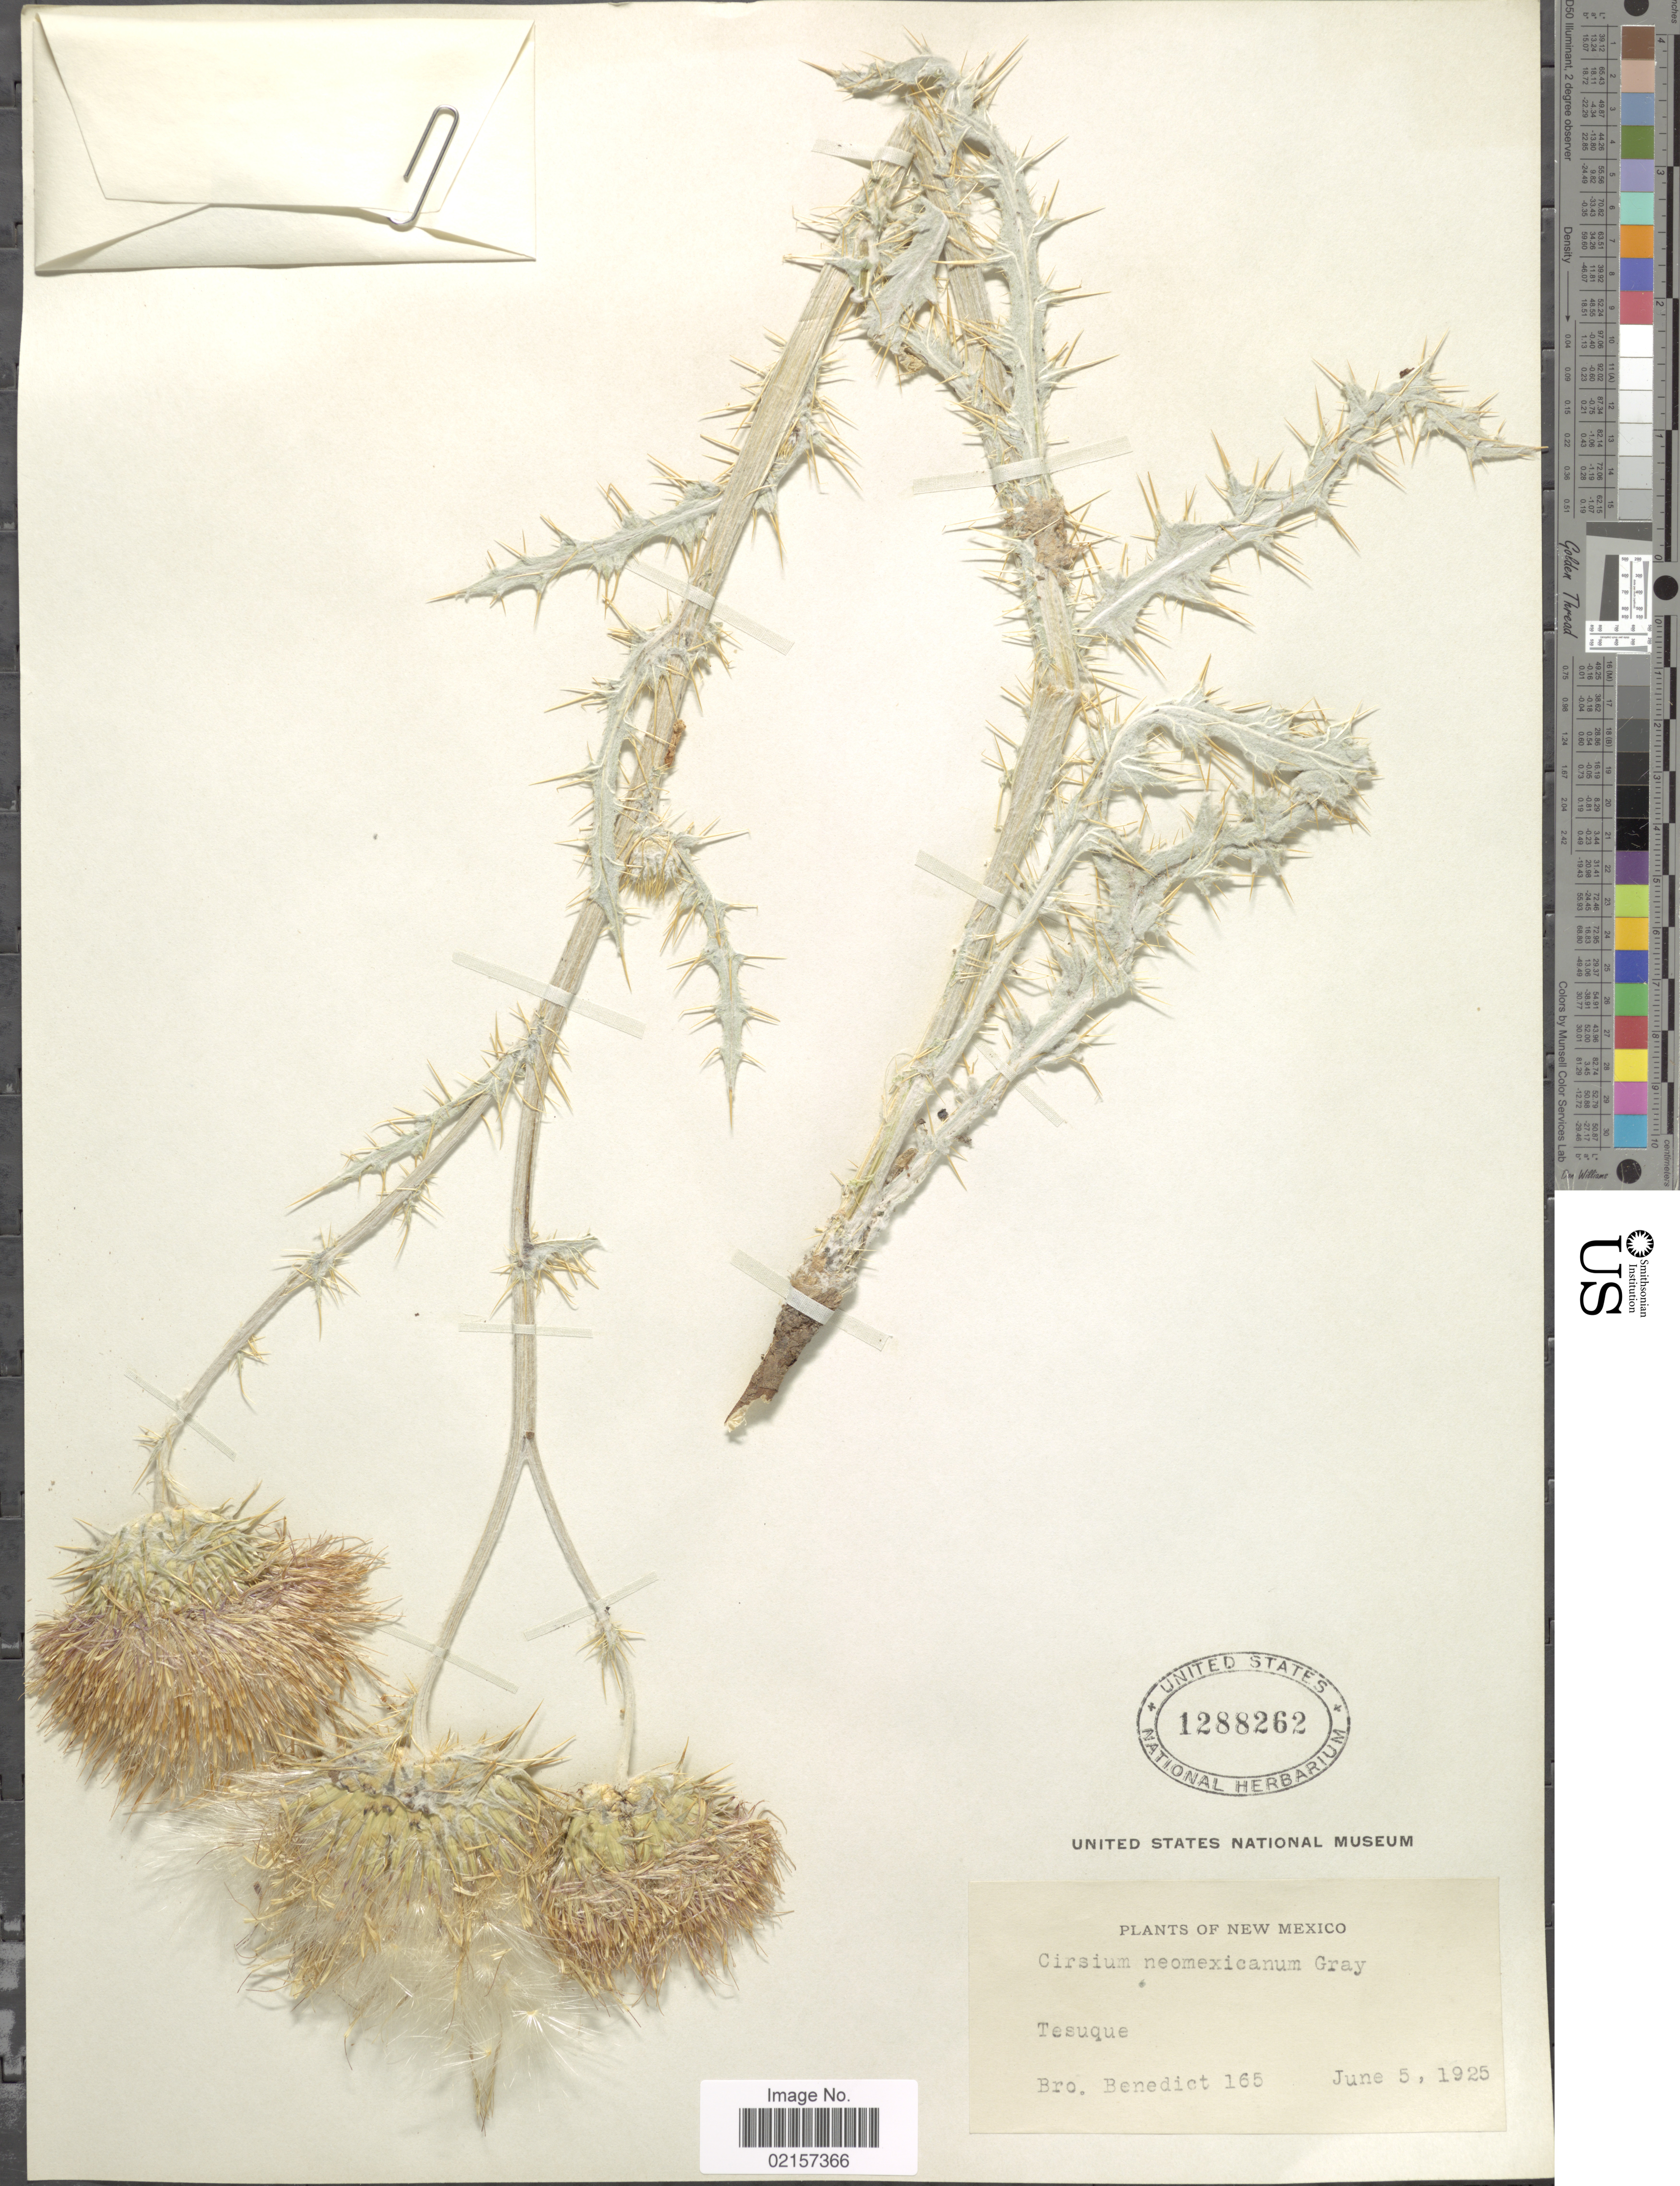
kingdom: Plantae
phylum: Tracheophyta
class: Magnoliopsida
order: Asterales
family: Asteraceae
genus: Cirsium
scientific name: Cirsium neomexicanum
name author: A. Gray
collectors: B. Ayers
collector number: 165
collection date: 1925-06-05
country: United States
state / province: New Mexico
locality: Tesuque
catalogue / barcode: US 1288262